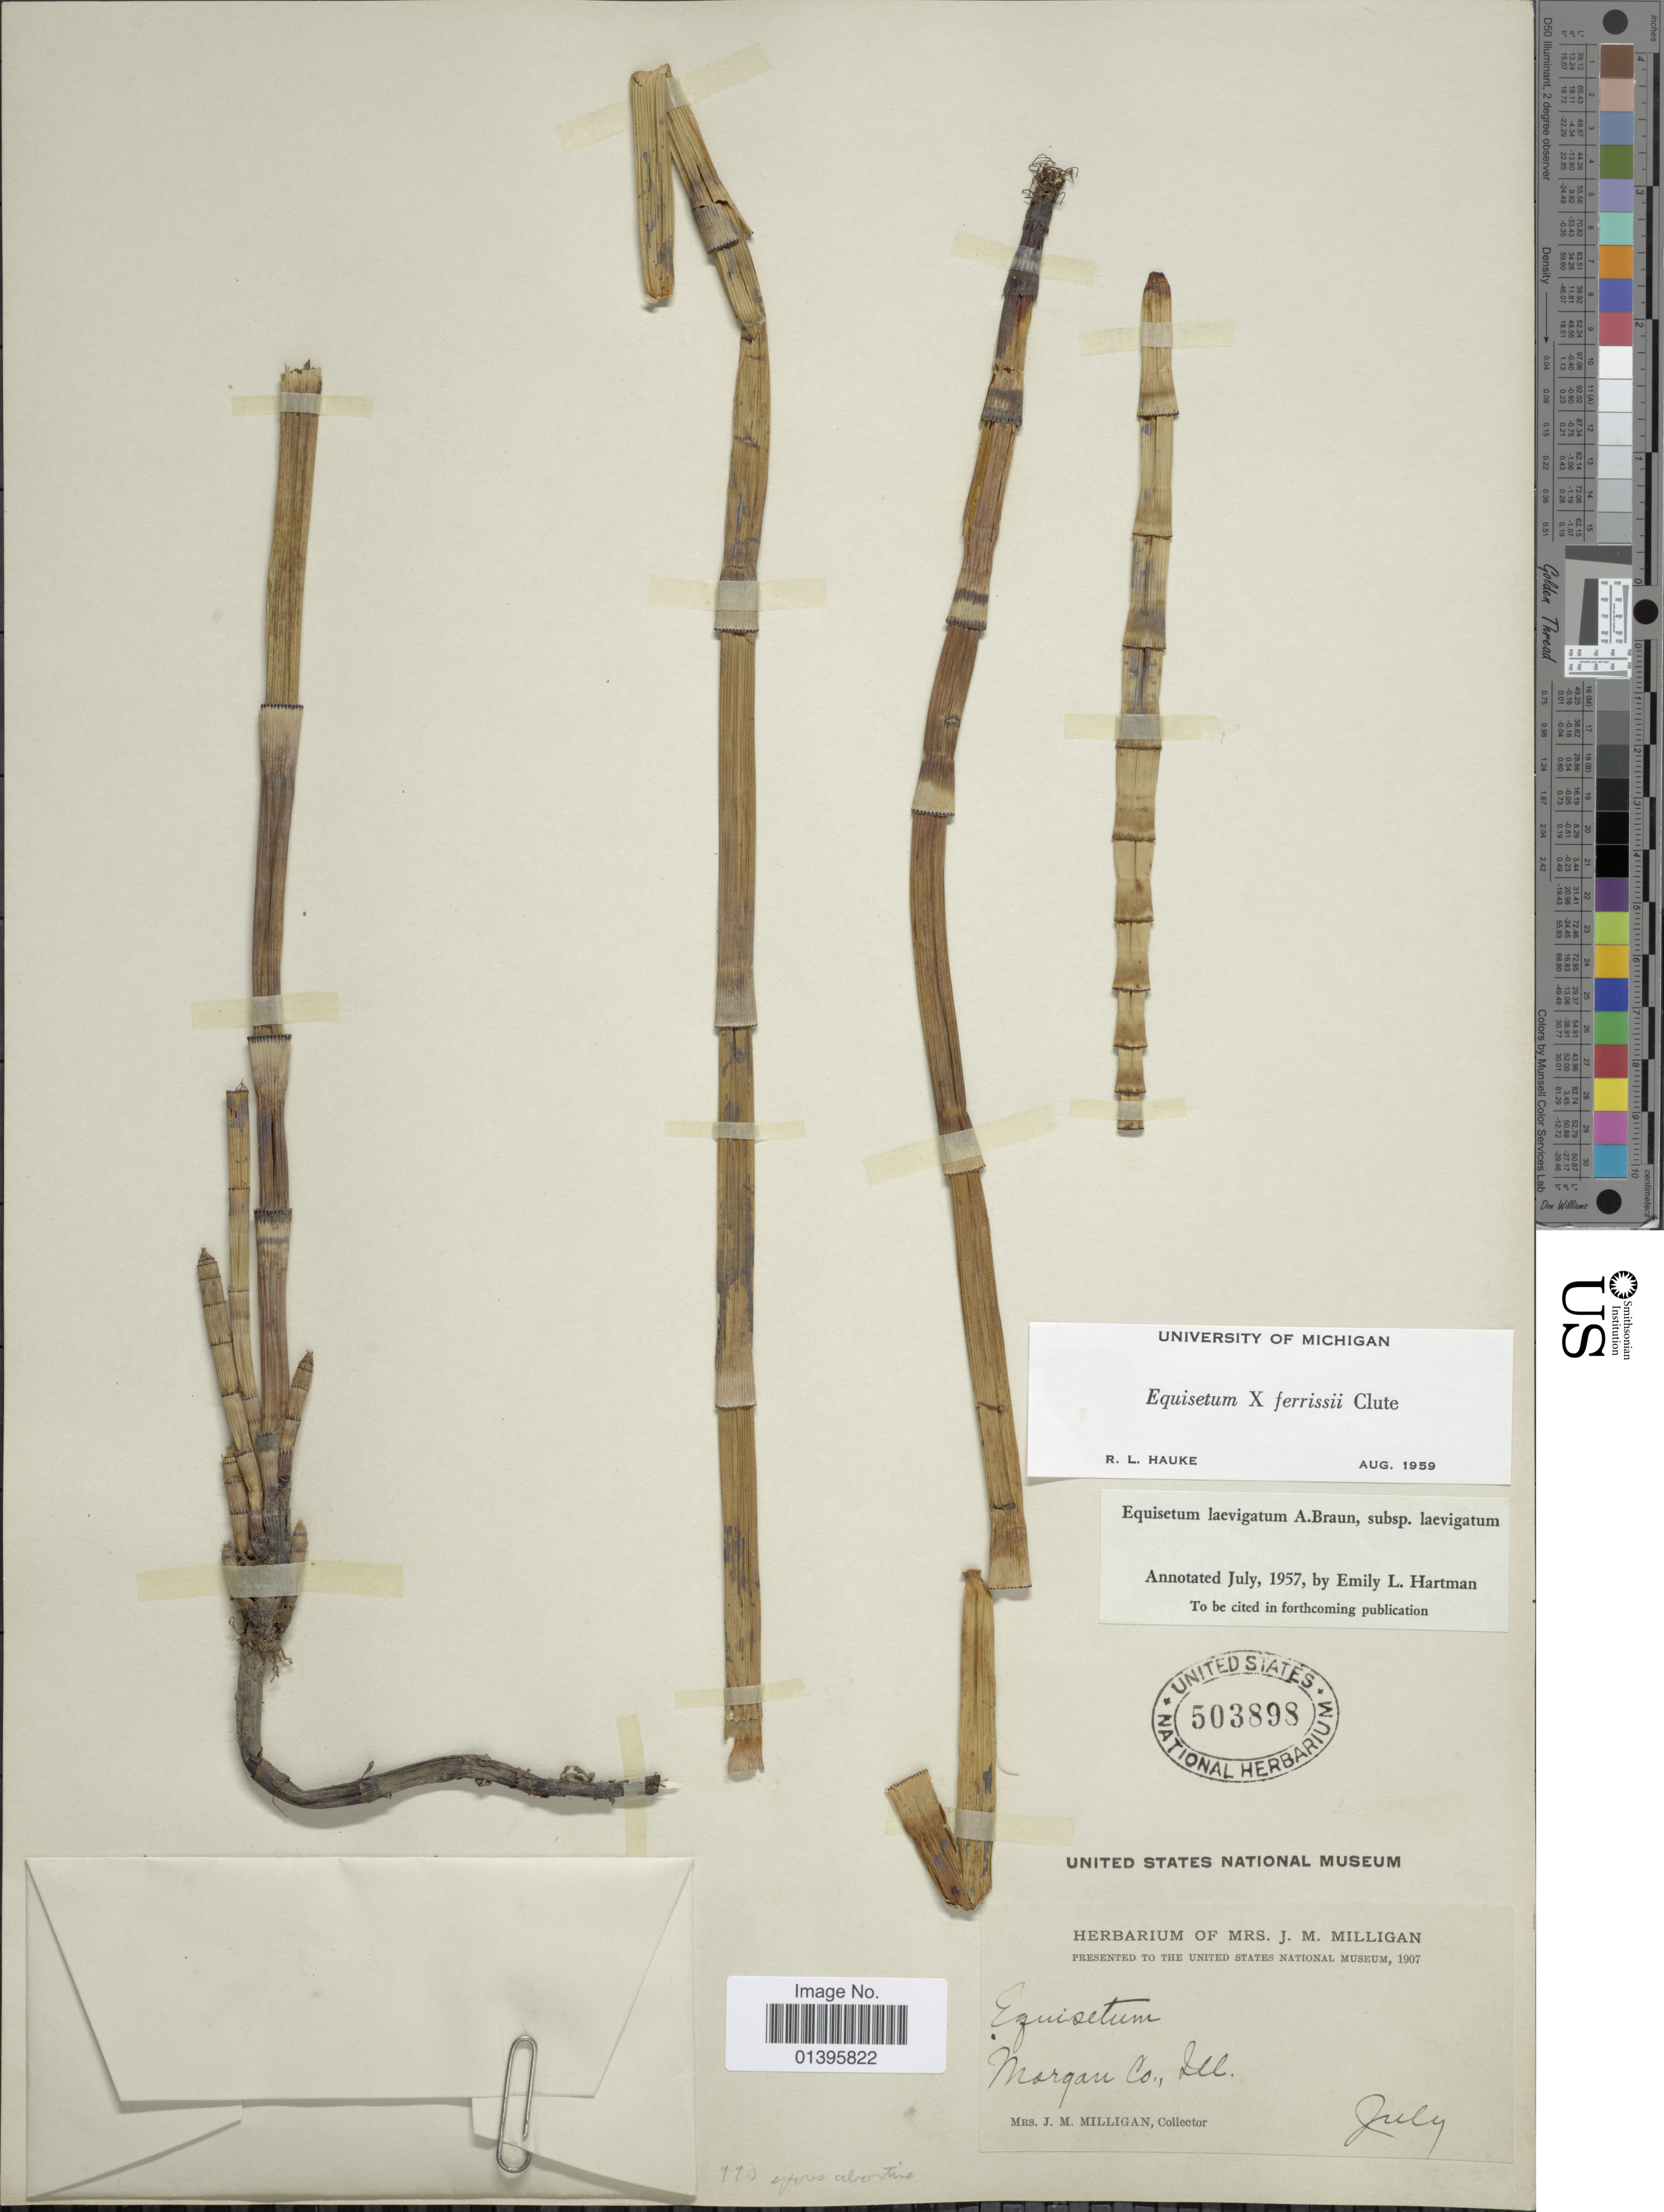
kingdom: Plantae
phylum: Tracheophyta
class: Polypodiopsida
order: Equisetales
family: Equisetaceae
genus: Equisetum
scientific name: Equisetum x ferrissii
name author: Clute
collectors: J. M. Milligan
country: United States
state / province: Illinois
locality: Morgan Co.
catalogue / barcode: US 503898